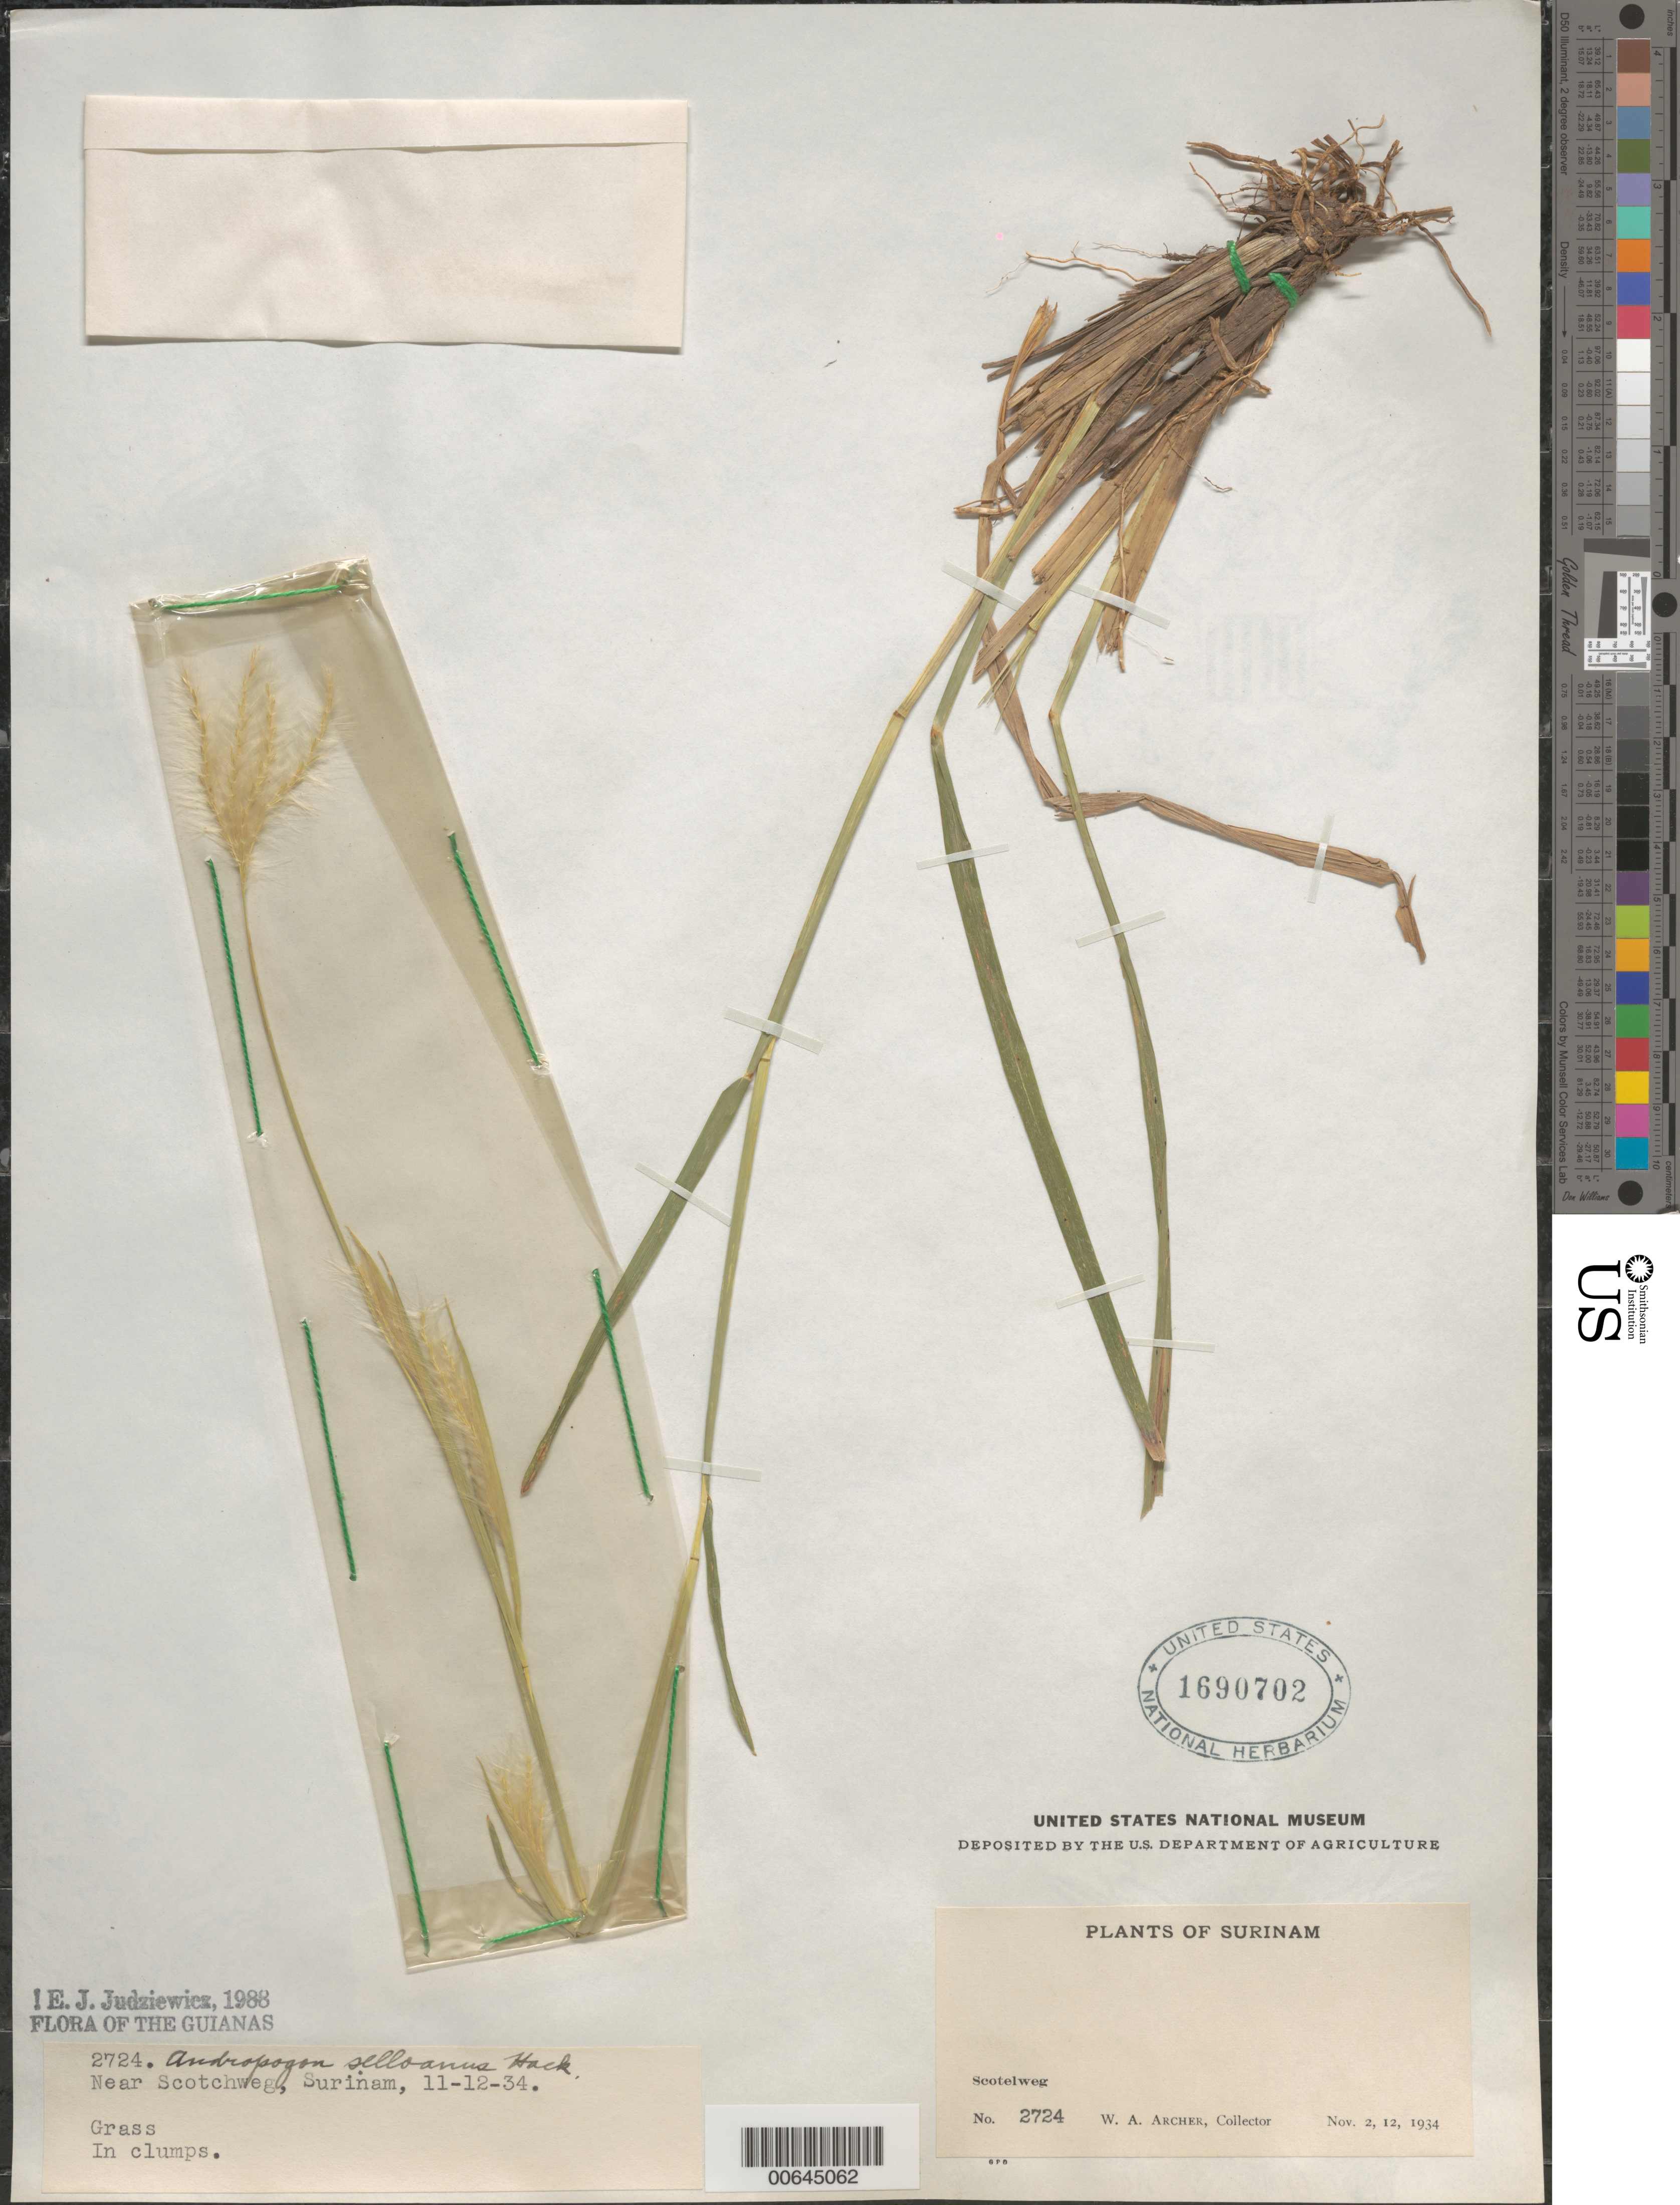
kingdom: Plantae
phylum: Tracheophyta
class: Liliopsida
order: Poales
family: Poaceae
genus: Andropogon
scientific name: Andropogon selloanus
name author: (Hack.) Hack.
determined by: Judziewicz, E. J.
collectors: W. A. Archer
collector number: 2724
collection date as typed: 2-Nov-34 or 12-Nov-34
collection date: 1934-11-02 or 1934-11-12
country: Suriname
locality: Scotelweg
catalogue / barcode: US 1690702